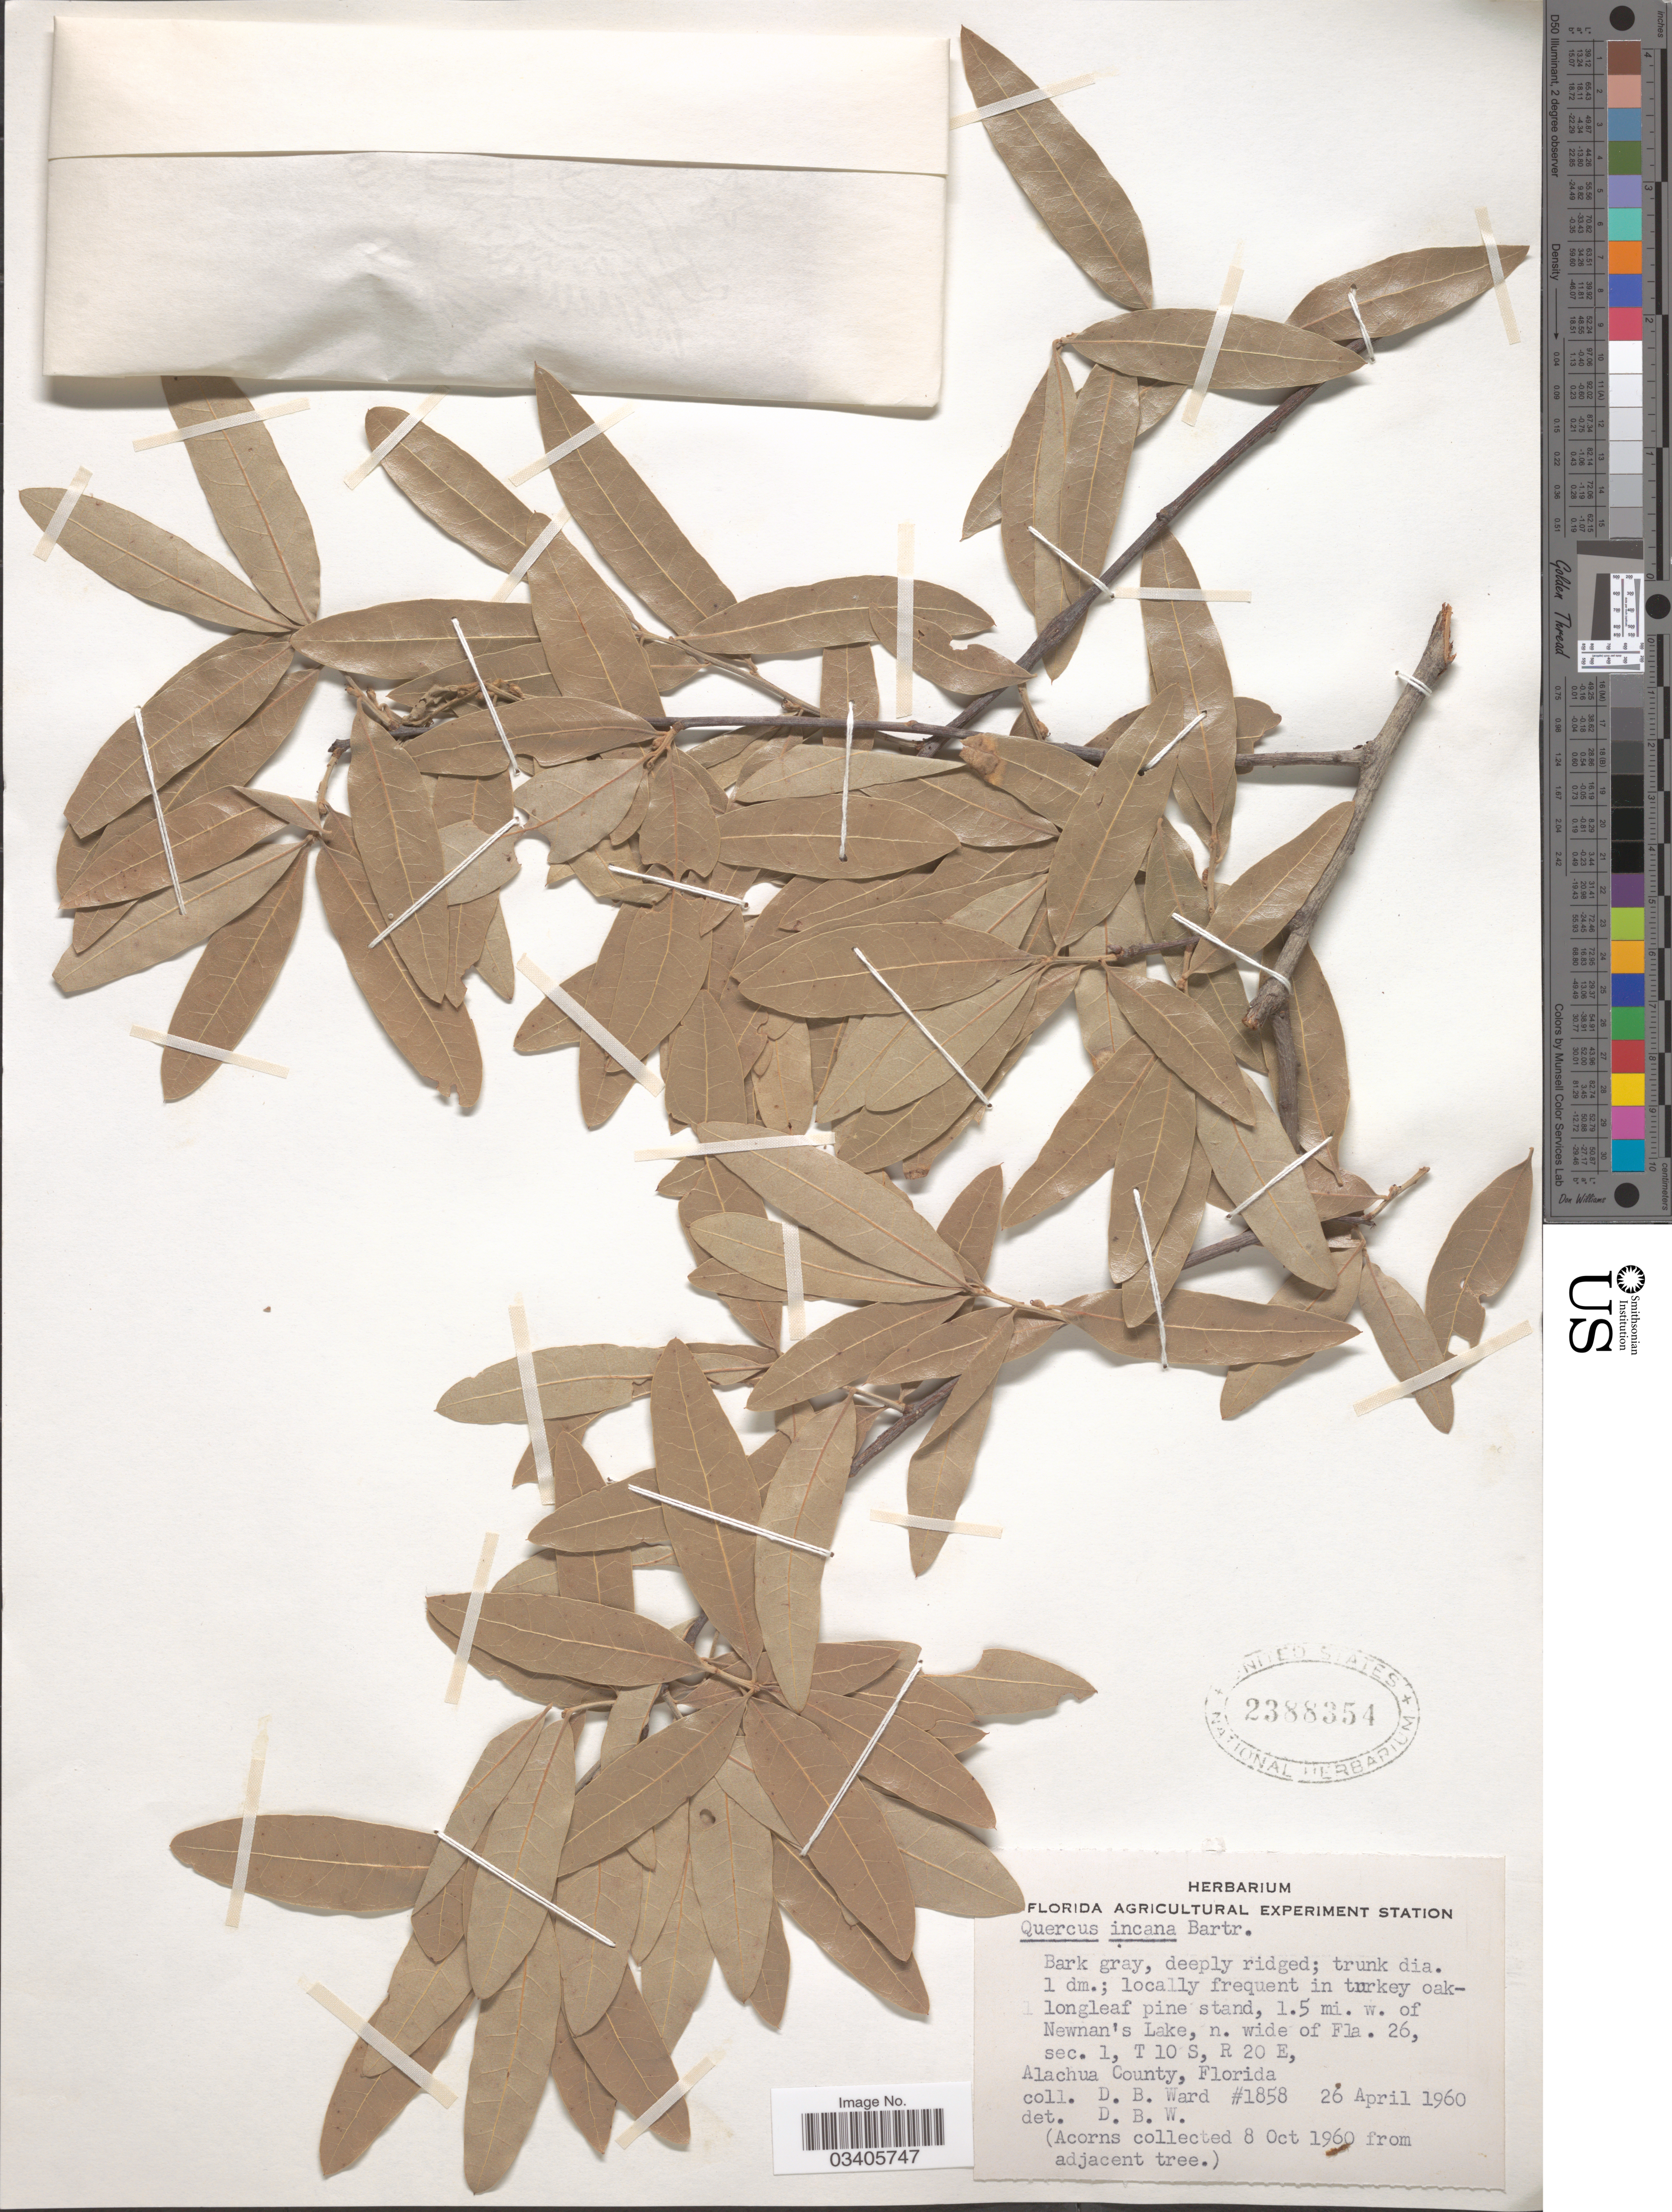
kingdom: Plantae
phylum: Tracheophyta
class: Magnoliopsida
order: Fagales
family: Fagaceae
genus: Quercus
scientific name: Quercus incana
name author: W. Bartram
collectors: D. B. Ward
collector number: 1858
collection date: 1960-04-26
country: United States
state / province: Florida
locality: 1.5 mi. of Newnan's Lake, n. wide of Fla. 26, sec. 1, T 10 S, R 20 E, Alachua County.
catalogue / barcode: US 2388354